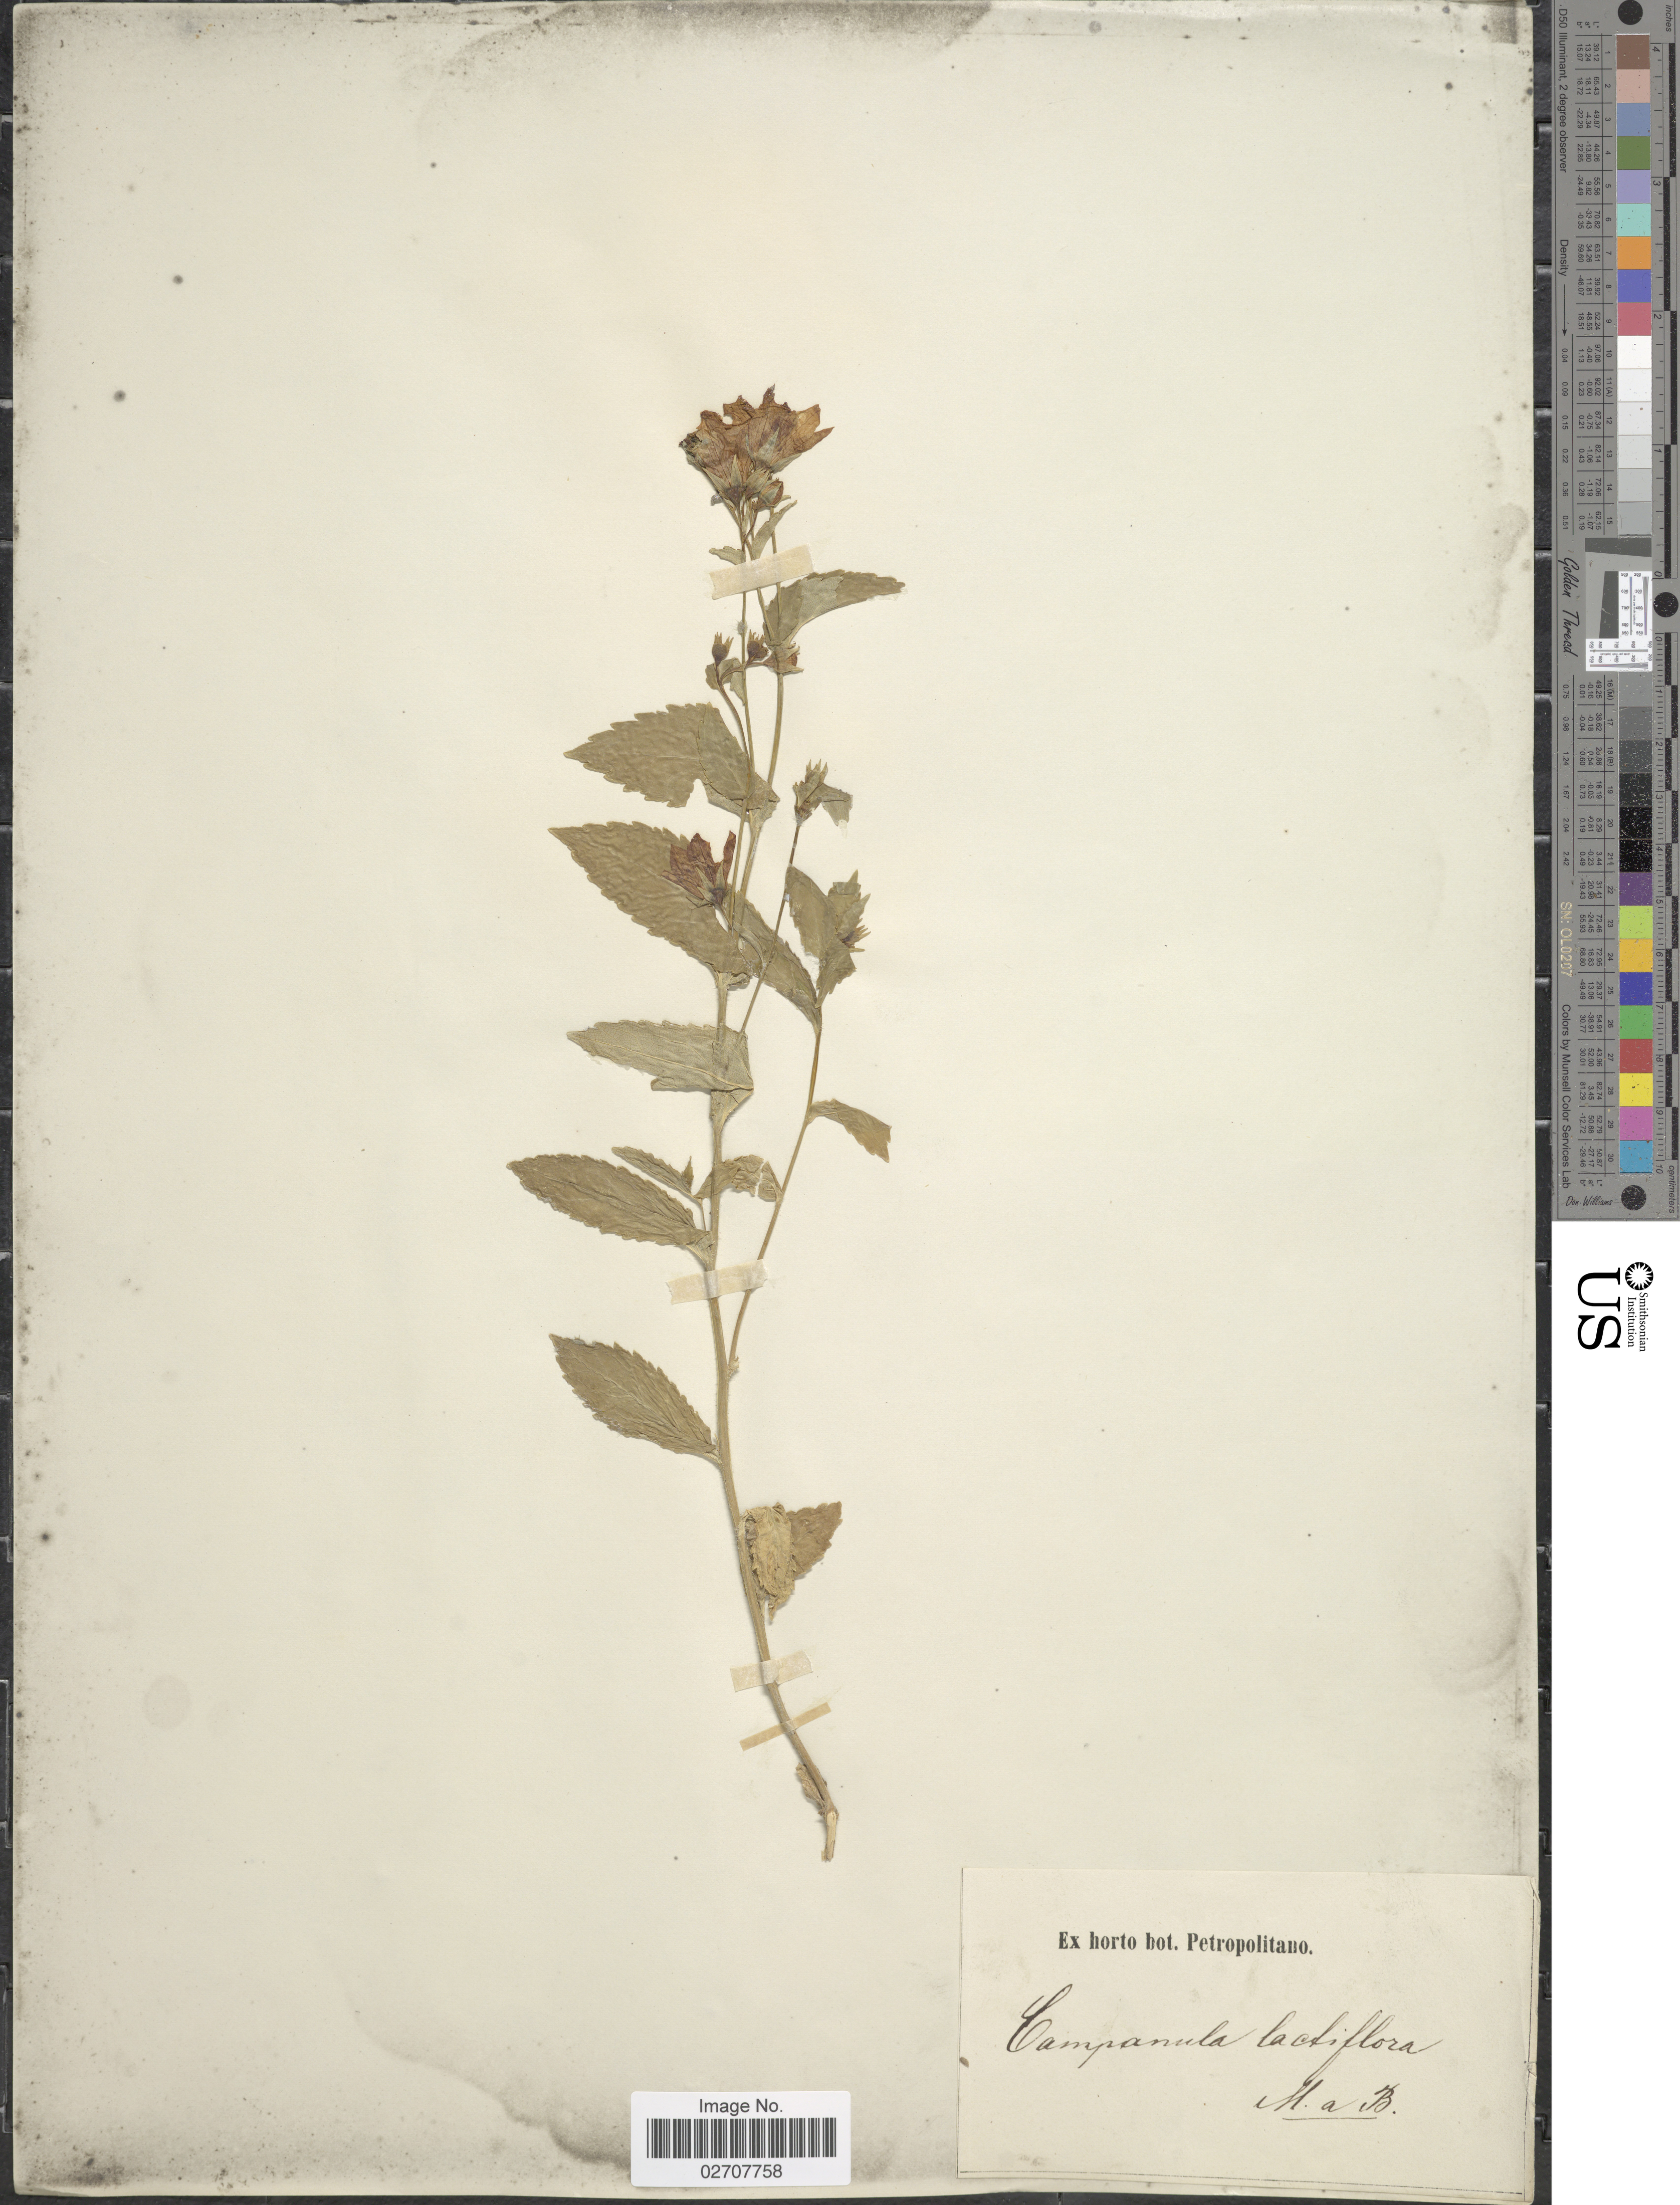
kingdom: Plantae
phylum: Tracheophyta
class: Magnoliopsida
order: Asterales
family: Campanulaceae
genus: Campanula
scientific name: Campanula lactiflora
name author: M. Bieb.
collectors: ex Horto Bot. Petropolitano